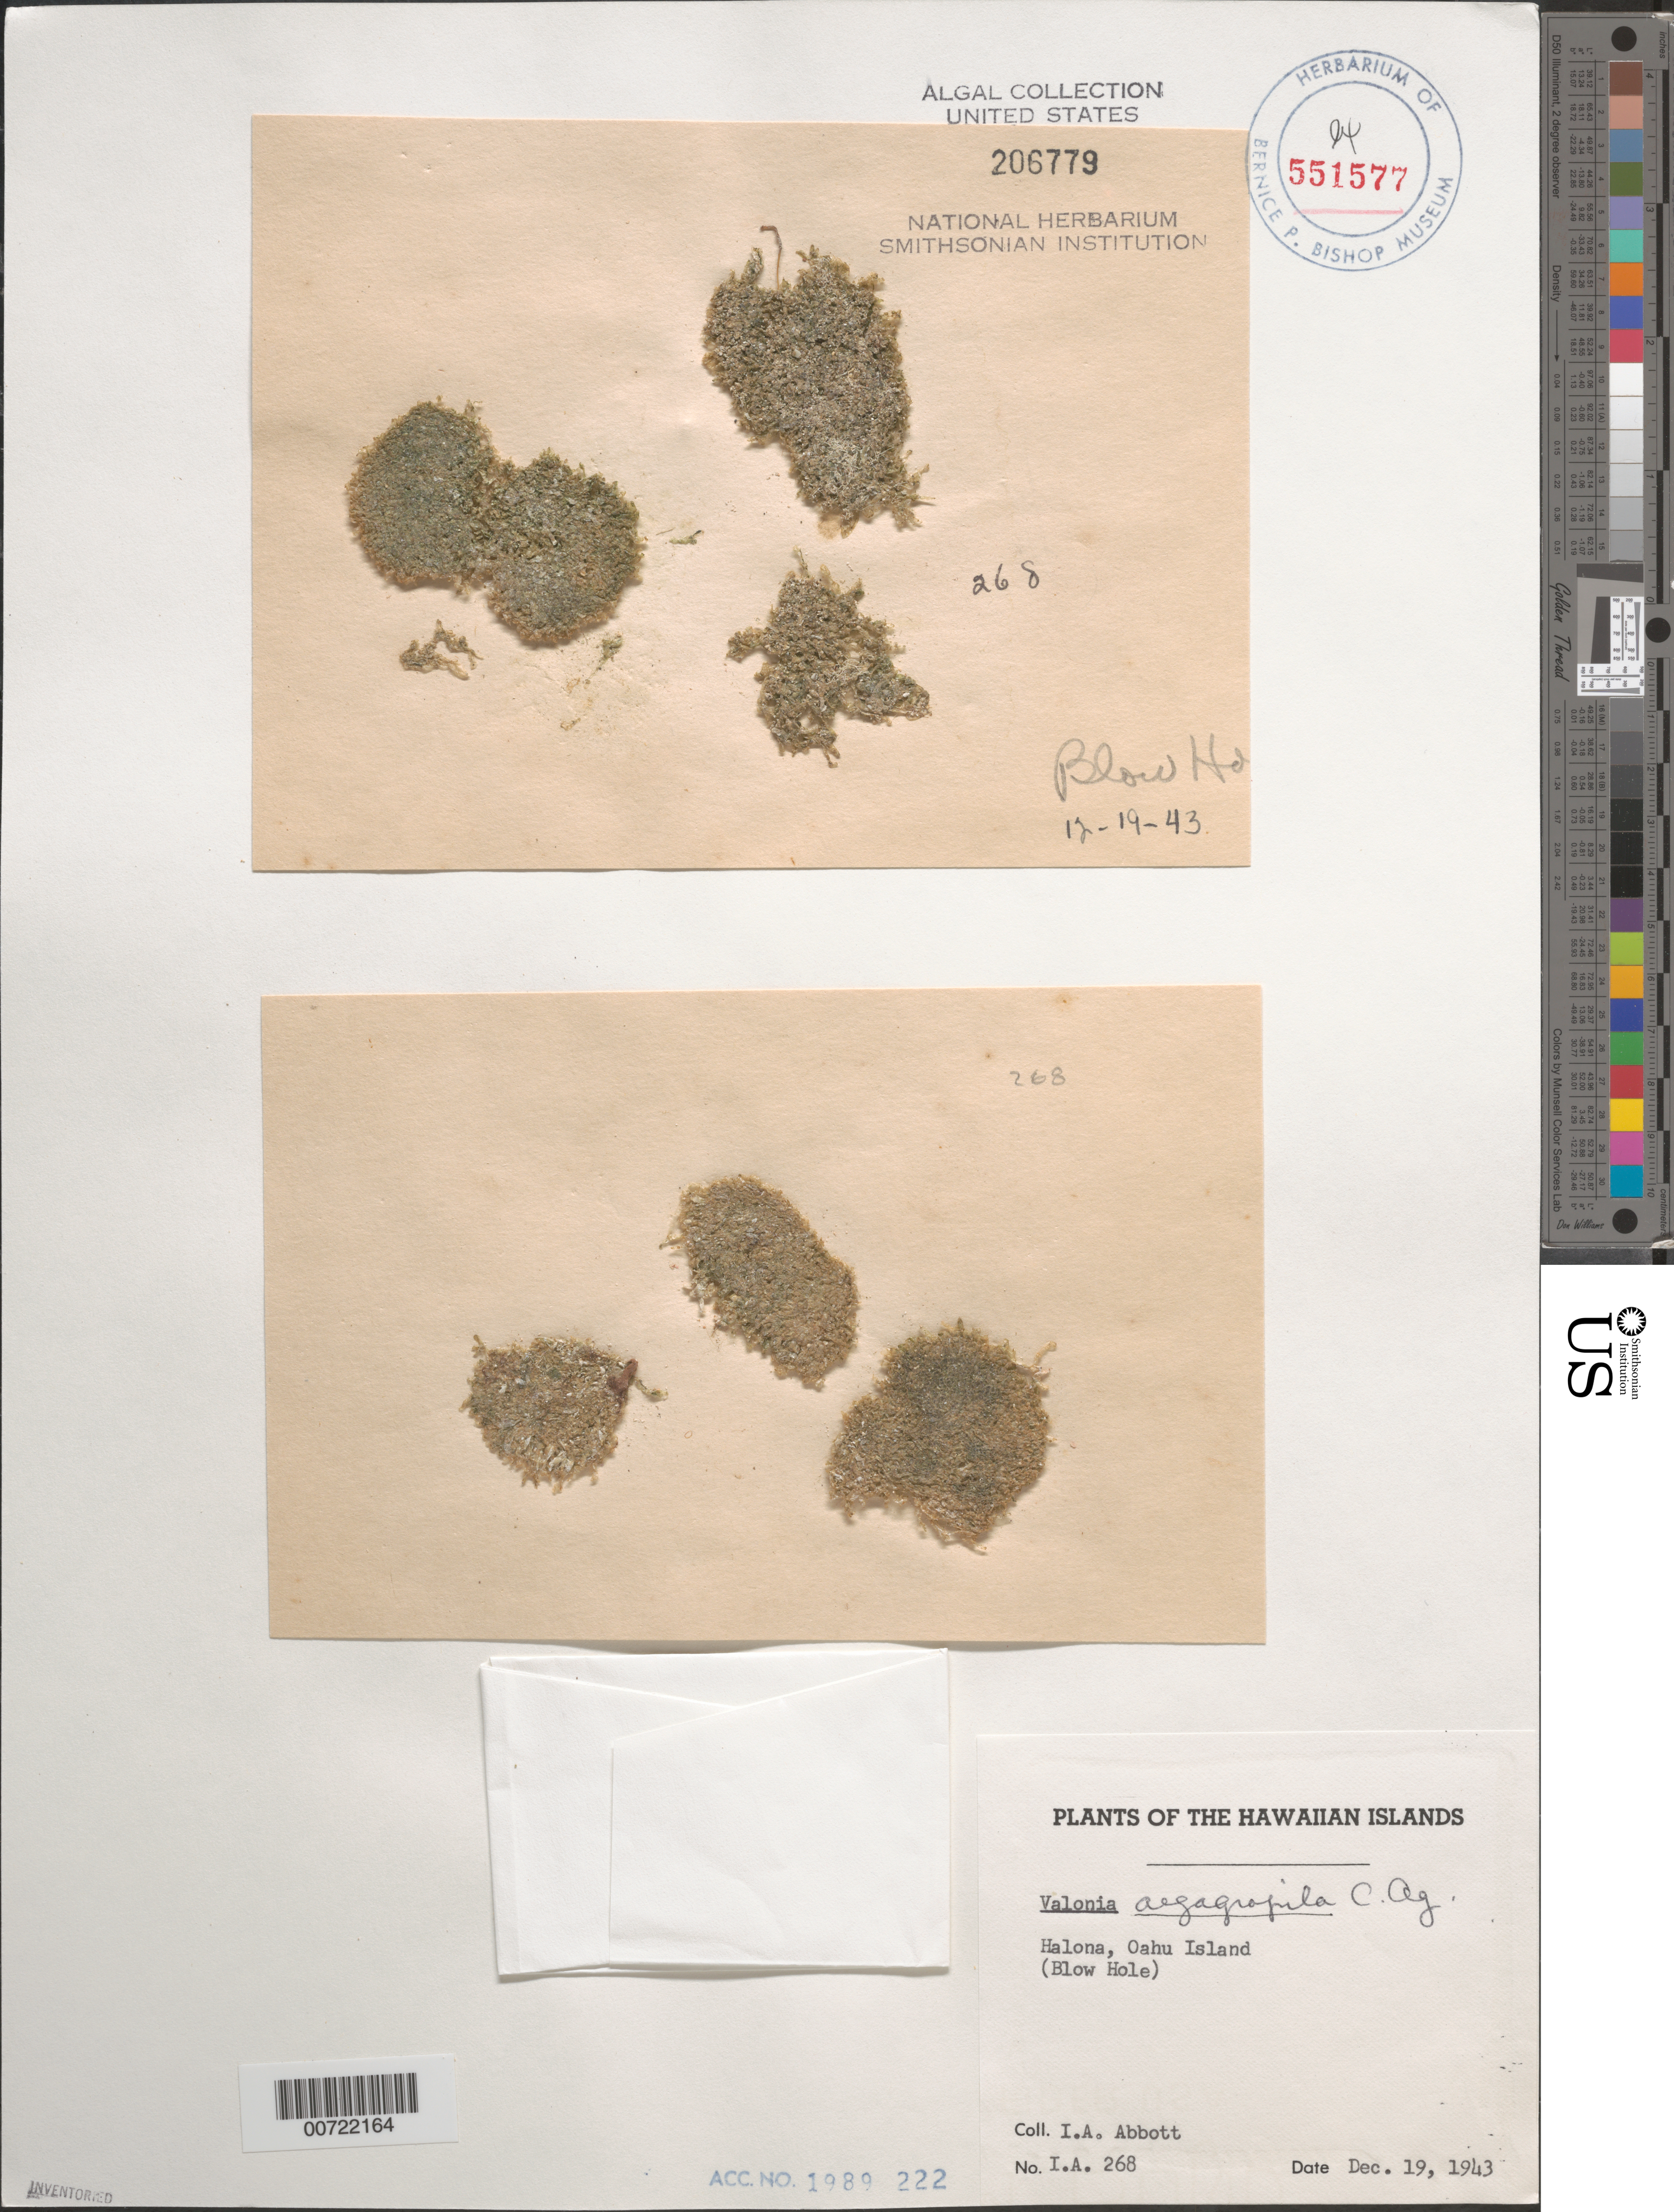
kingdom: Plantae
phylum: Chlorophyta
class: Ulvophyceae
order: Siphonocladales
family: Valoniaceae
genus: Valonia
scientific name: Valonia aegagropila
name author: C. Agardh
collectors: I. A. Abbott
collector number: IAA 268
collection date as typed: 19 Dec 1943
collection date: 1943-12-19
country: United States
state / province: Hawaii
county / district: Honolulu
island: Oahu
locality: Halona, Blow Hole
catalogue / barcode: US 206779